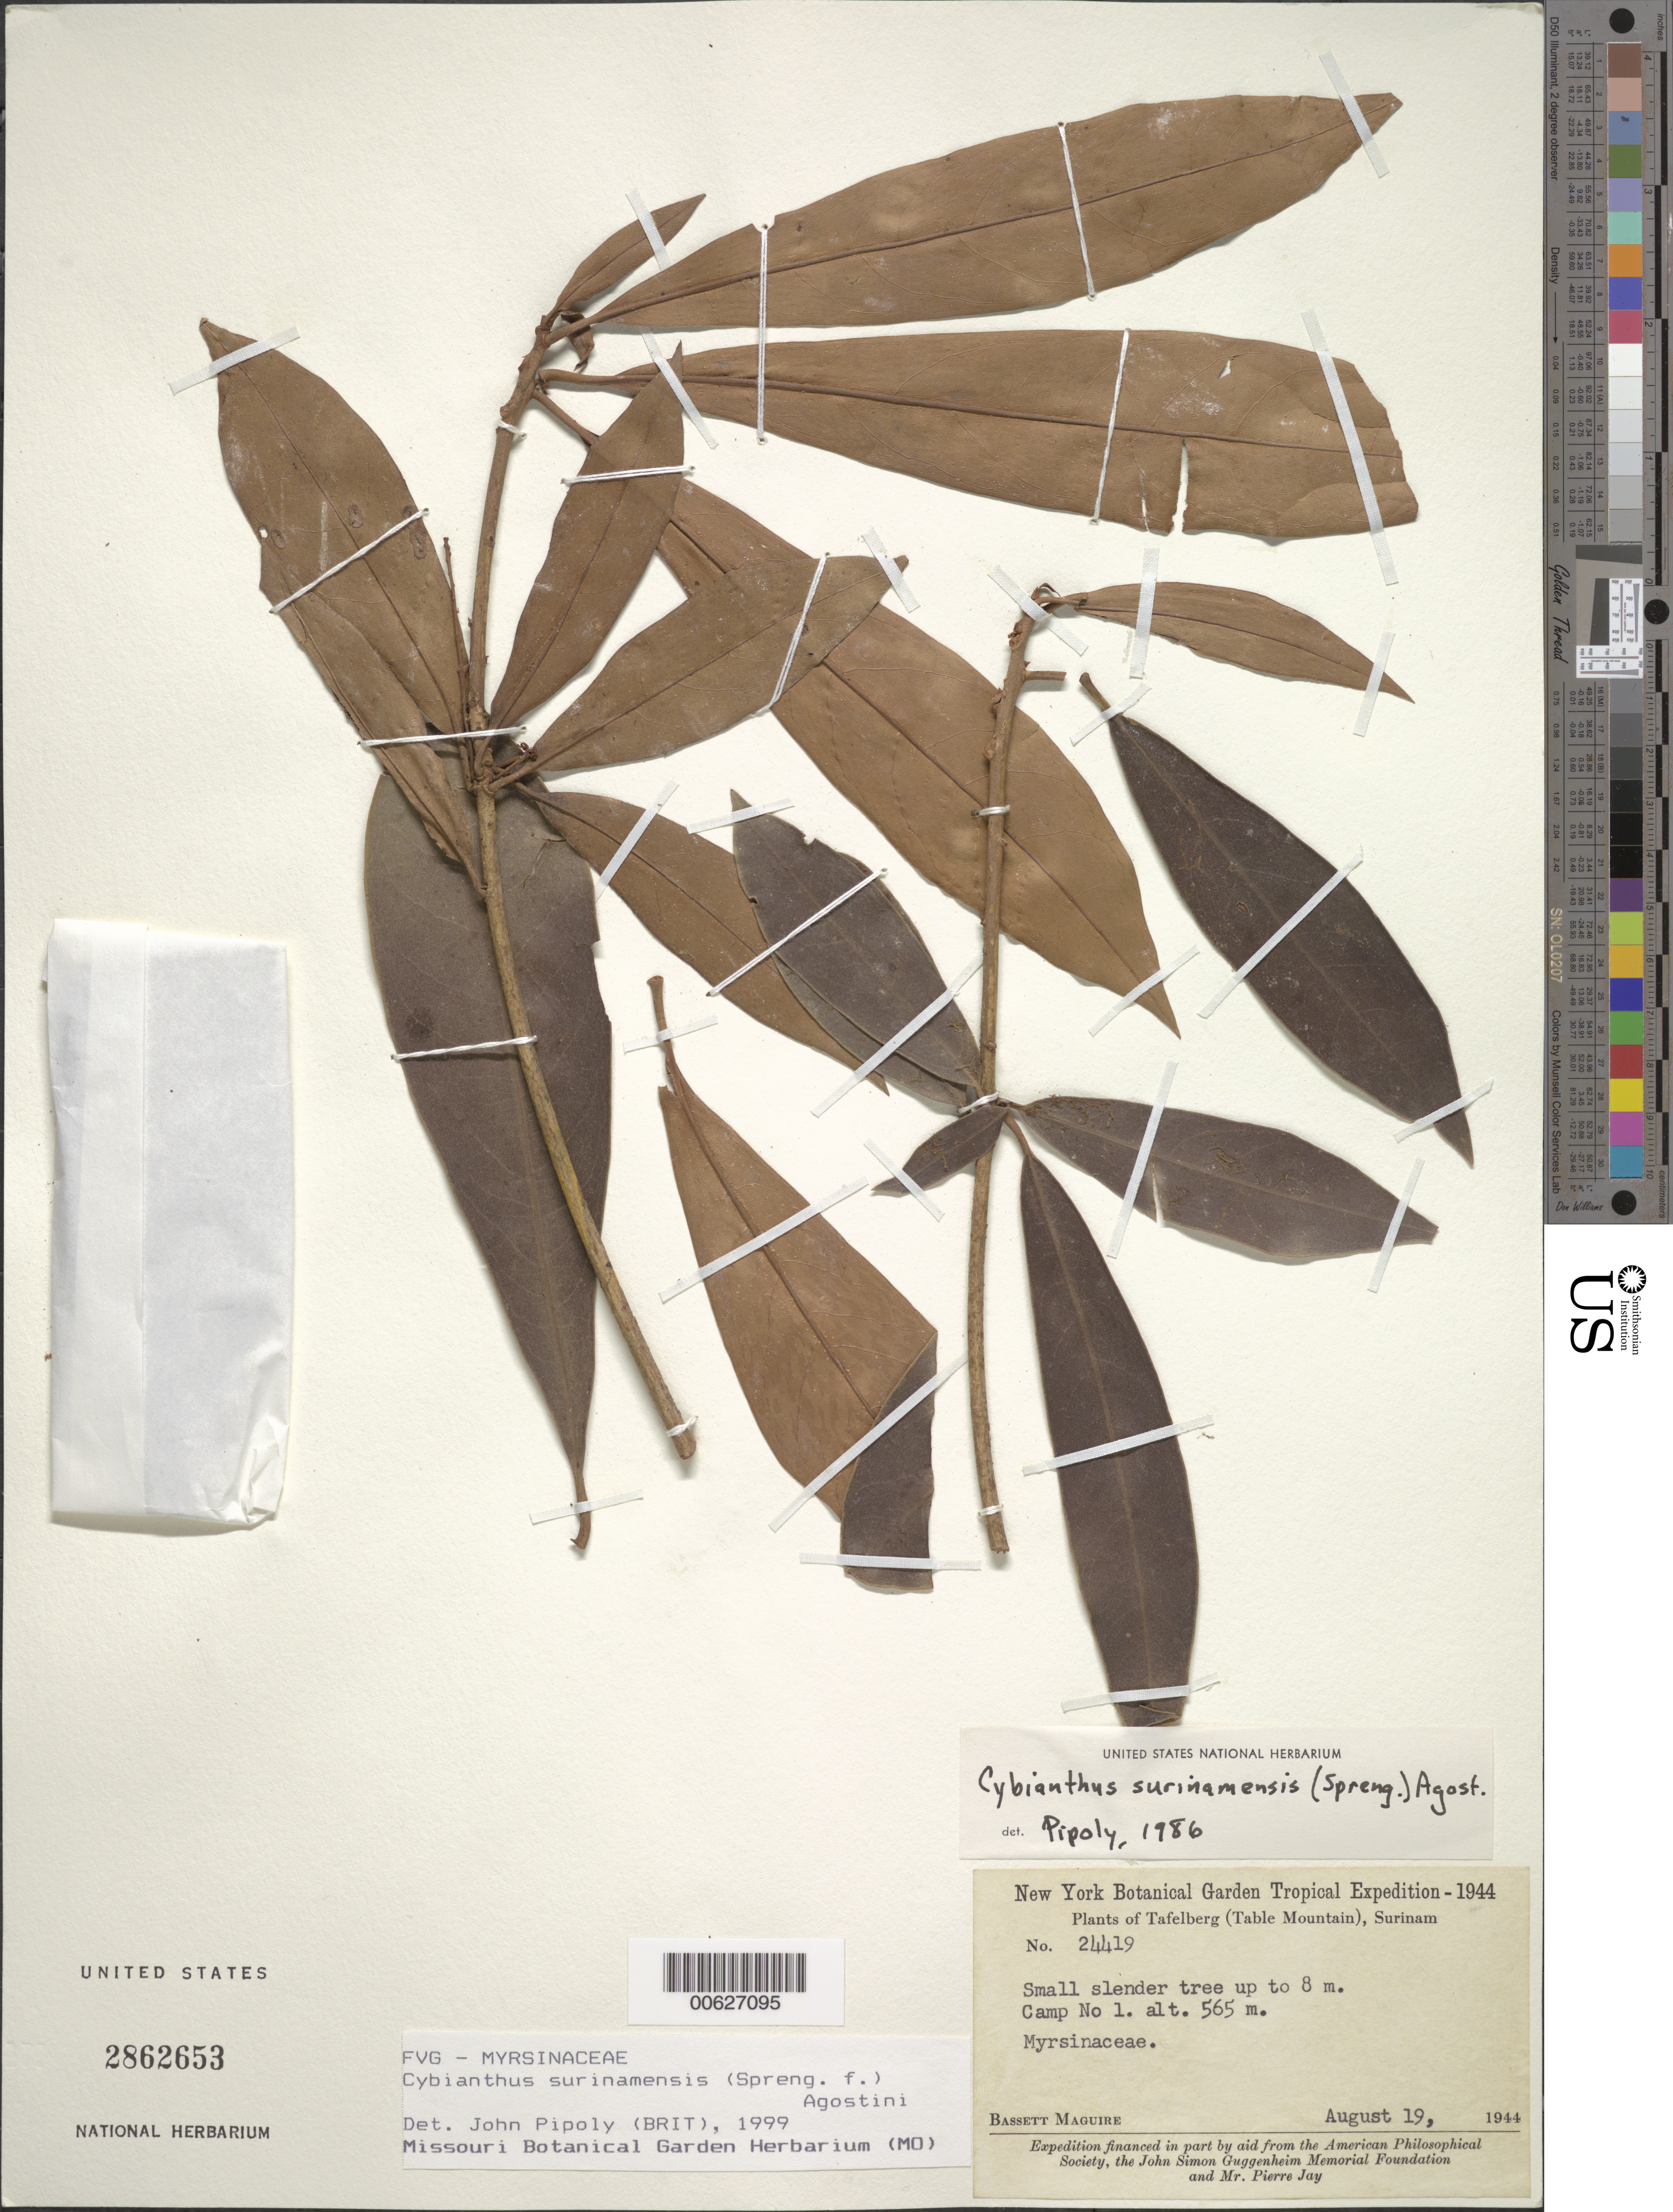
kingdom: Plantae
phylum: Tracheophyta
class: Magnoliopsida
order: Ericales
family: Primulaceae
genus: Cybianthus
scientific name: Cybianthus surinamensis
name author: (Spreng.) G. Agostini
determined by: Pipoly, J. J., III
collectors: B. Maguire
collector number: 24419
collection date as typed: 19-Aug-44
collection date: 1944-08-19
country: Suriname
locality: Tafelberg (Table Mountain), Camp I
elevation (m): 565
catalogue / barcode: US 2862653